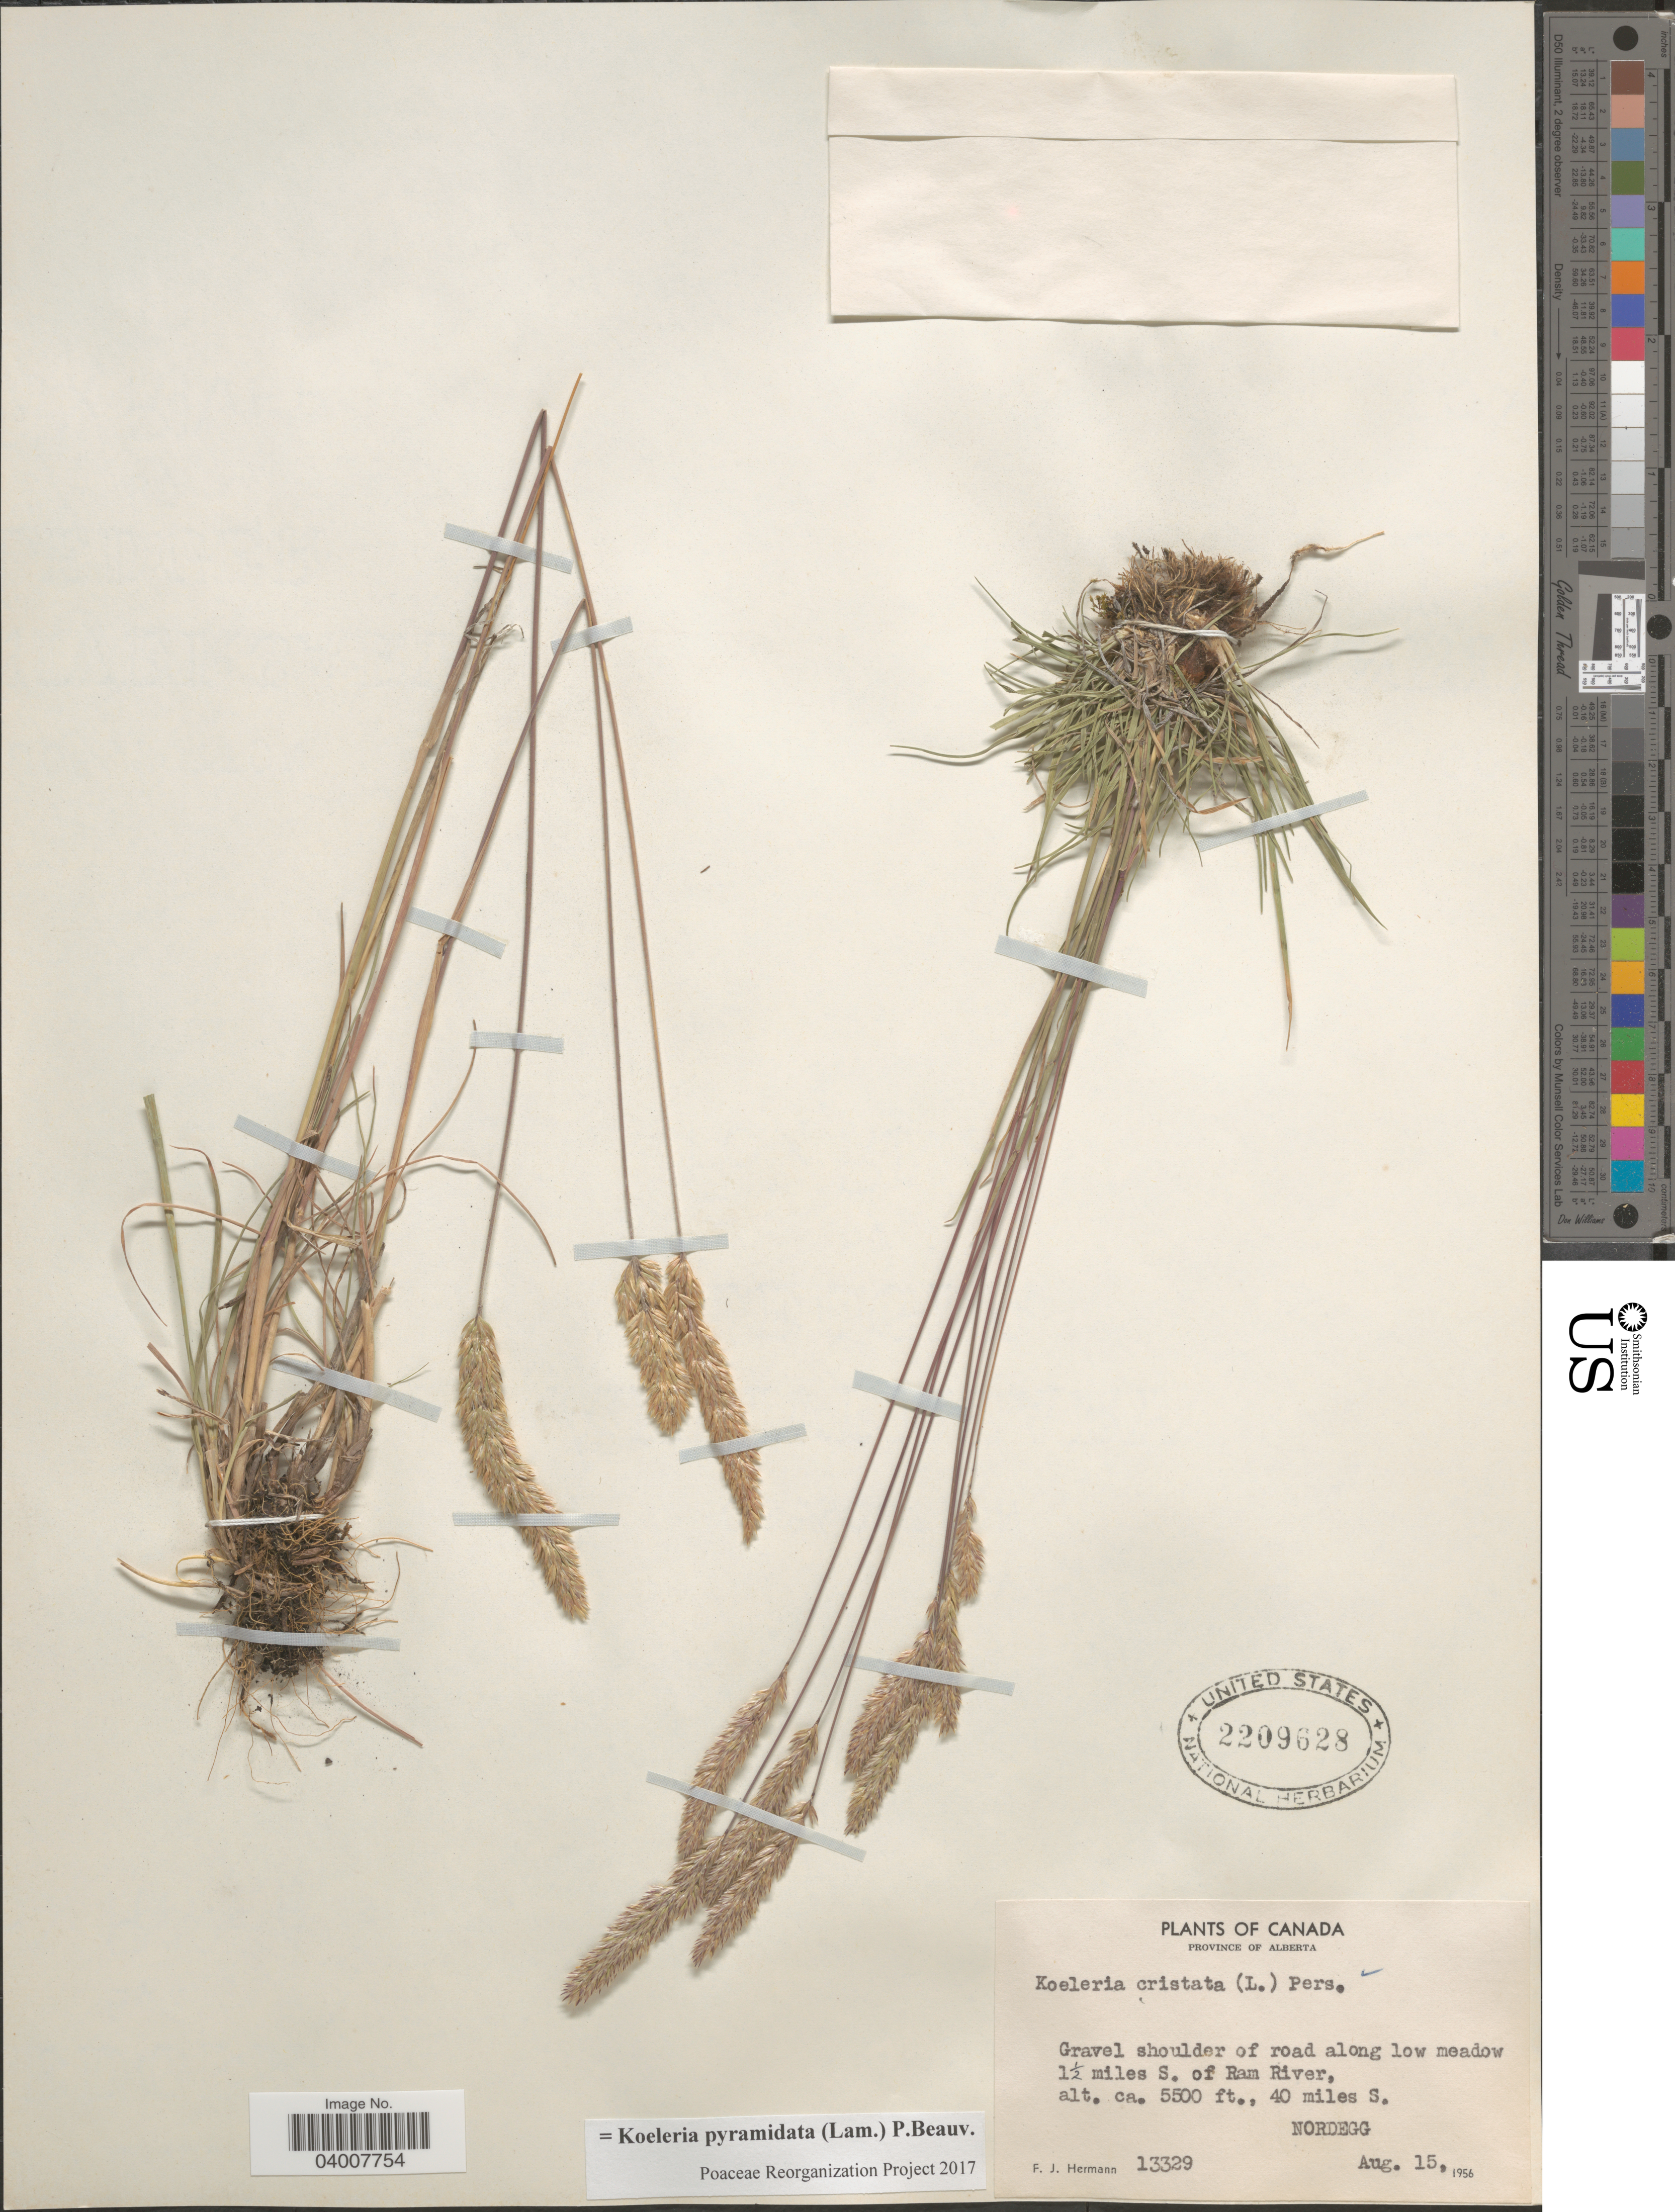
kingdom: Plantae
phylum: Tracheophyta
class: Liliopsida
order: Poales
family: Poaceae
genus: Koeleria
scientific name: Koeleria pyramidata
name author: (Lam.) P. Beauv.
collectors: F. J. Hermann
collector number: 13329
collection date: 1956-08-15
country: Canada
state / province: Alberta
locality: Gravel shoulder of road along low meadow 1½ miles S. of Ram River, 40 miles S. Nordegg.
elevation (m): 1676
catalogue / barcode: US 2209628